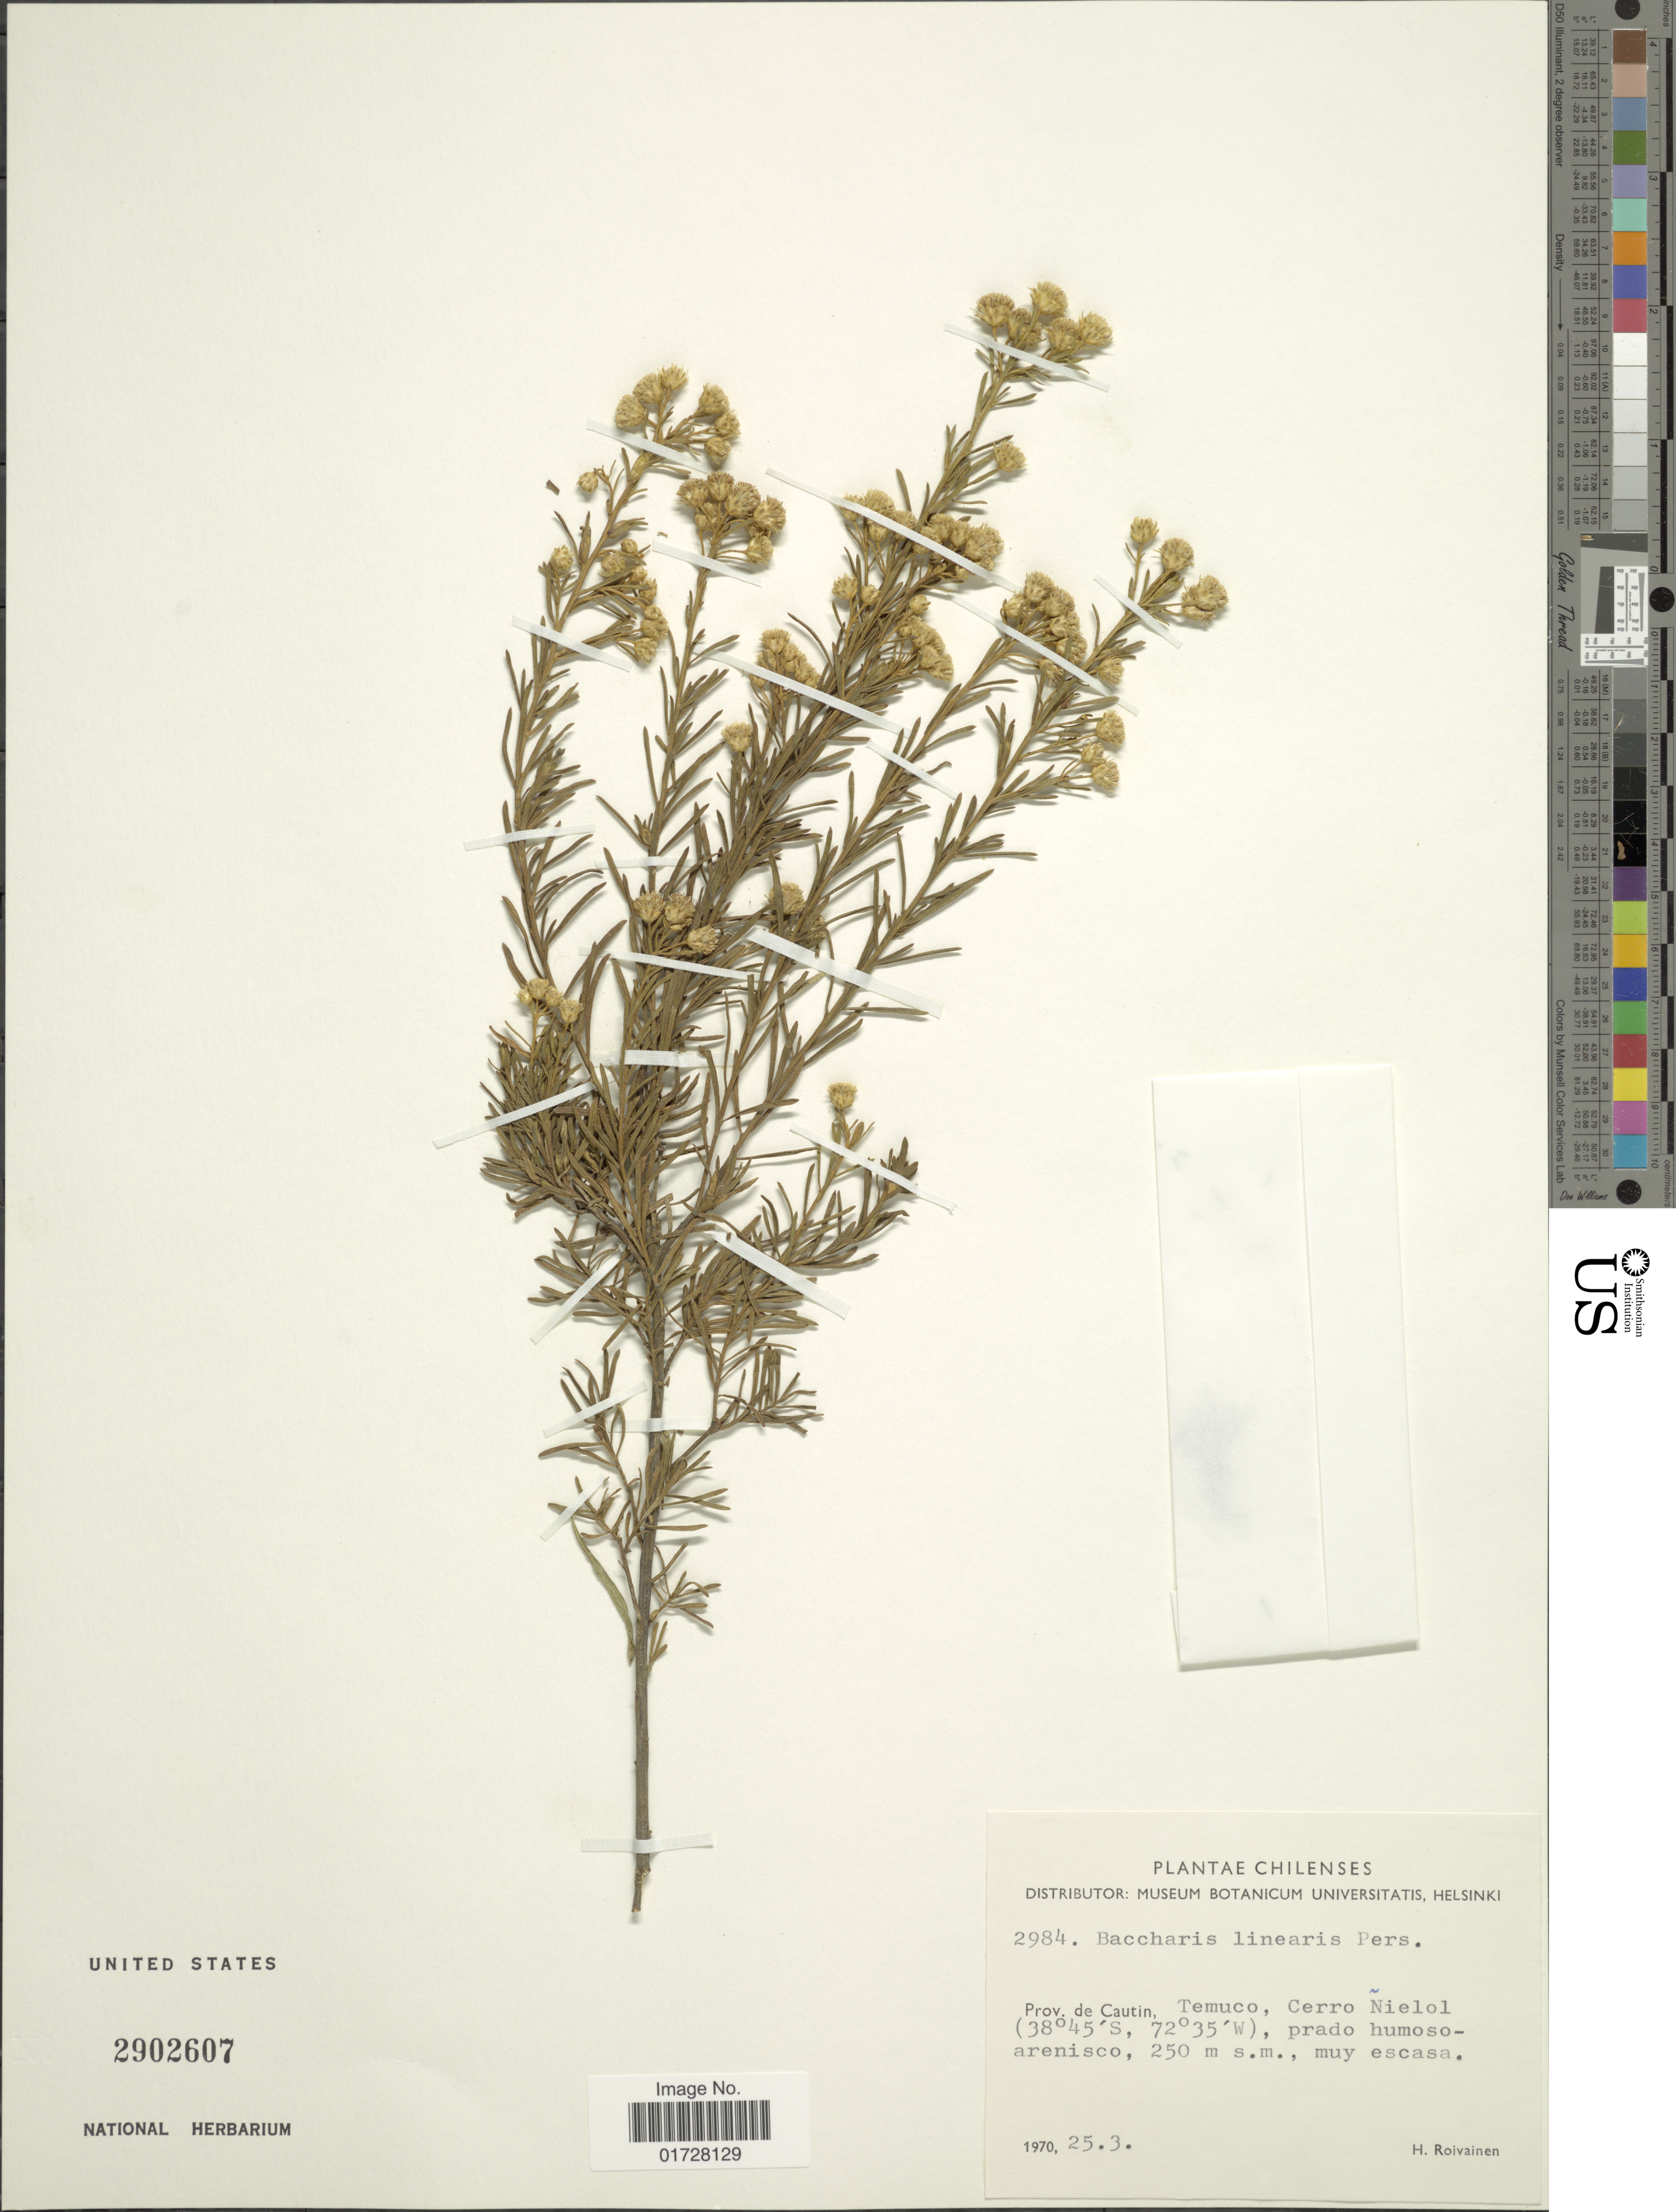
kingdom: Plantae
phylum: Tracheophyta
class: Magnoliopsida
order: Asterales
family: Asteraceae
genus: Baccharis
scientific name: Baccharis linearis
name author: (Ruiz & Pav.) Pers.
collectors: H. Roivainen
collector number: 2984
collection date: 1970-03-25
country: Chile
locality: Prov. de Cautin, Temuco, Cerro Nielol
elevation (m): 250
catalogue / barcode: US 2902607